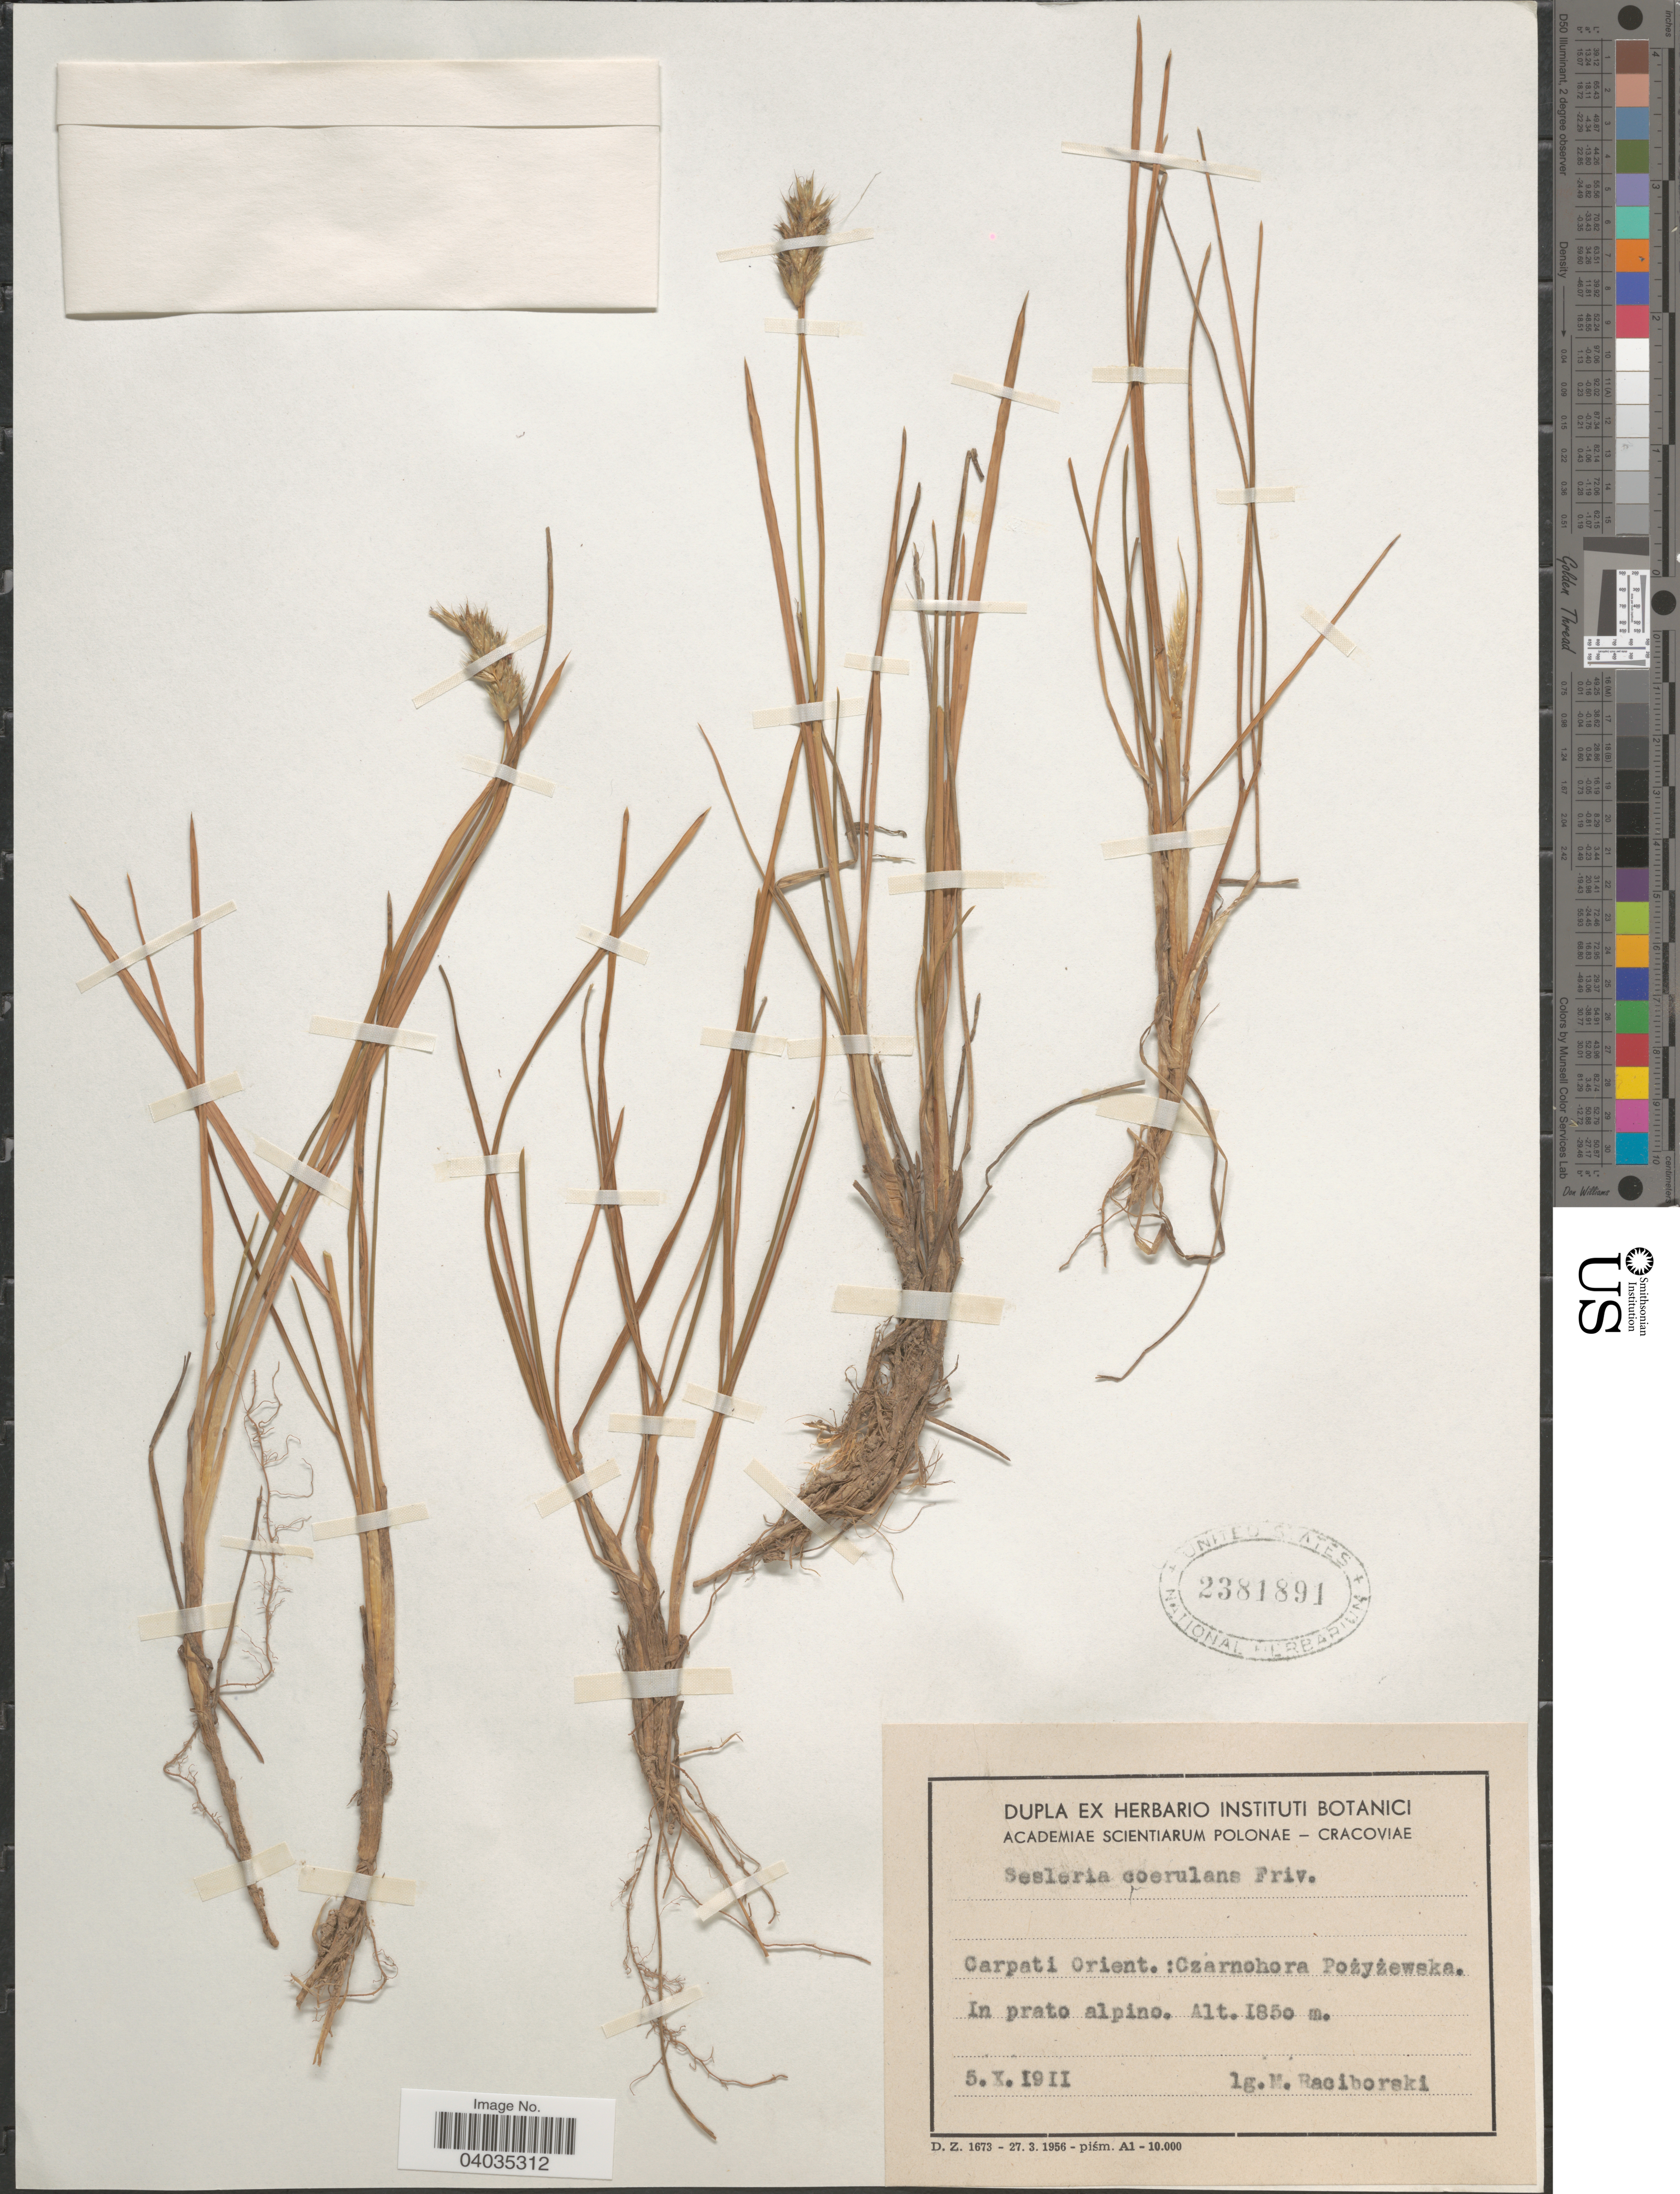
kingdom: Plantae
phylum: Tracheophyta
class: Liliopsida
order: Poales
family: Poaceae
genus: Sesleria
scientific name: Sesleria coerulans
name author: Friv.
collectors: M. Raciborski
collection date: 1911-10-05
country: Ukraine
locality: Carpati Orient.: Czarnohora Pozyzewska.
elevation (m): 1850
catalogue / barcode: US 2381891